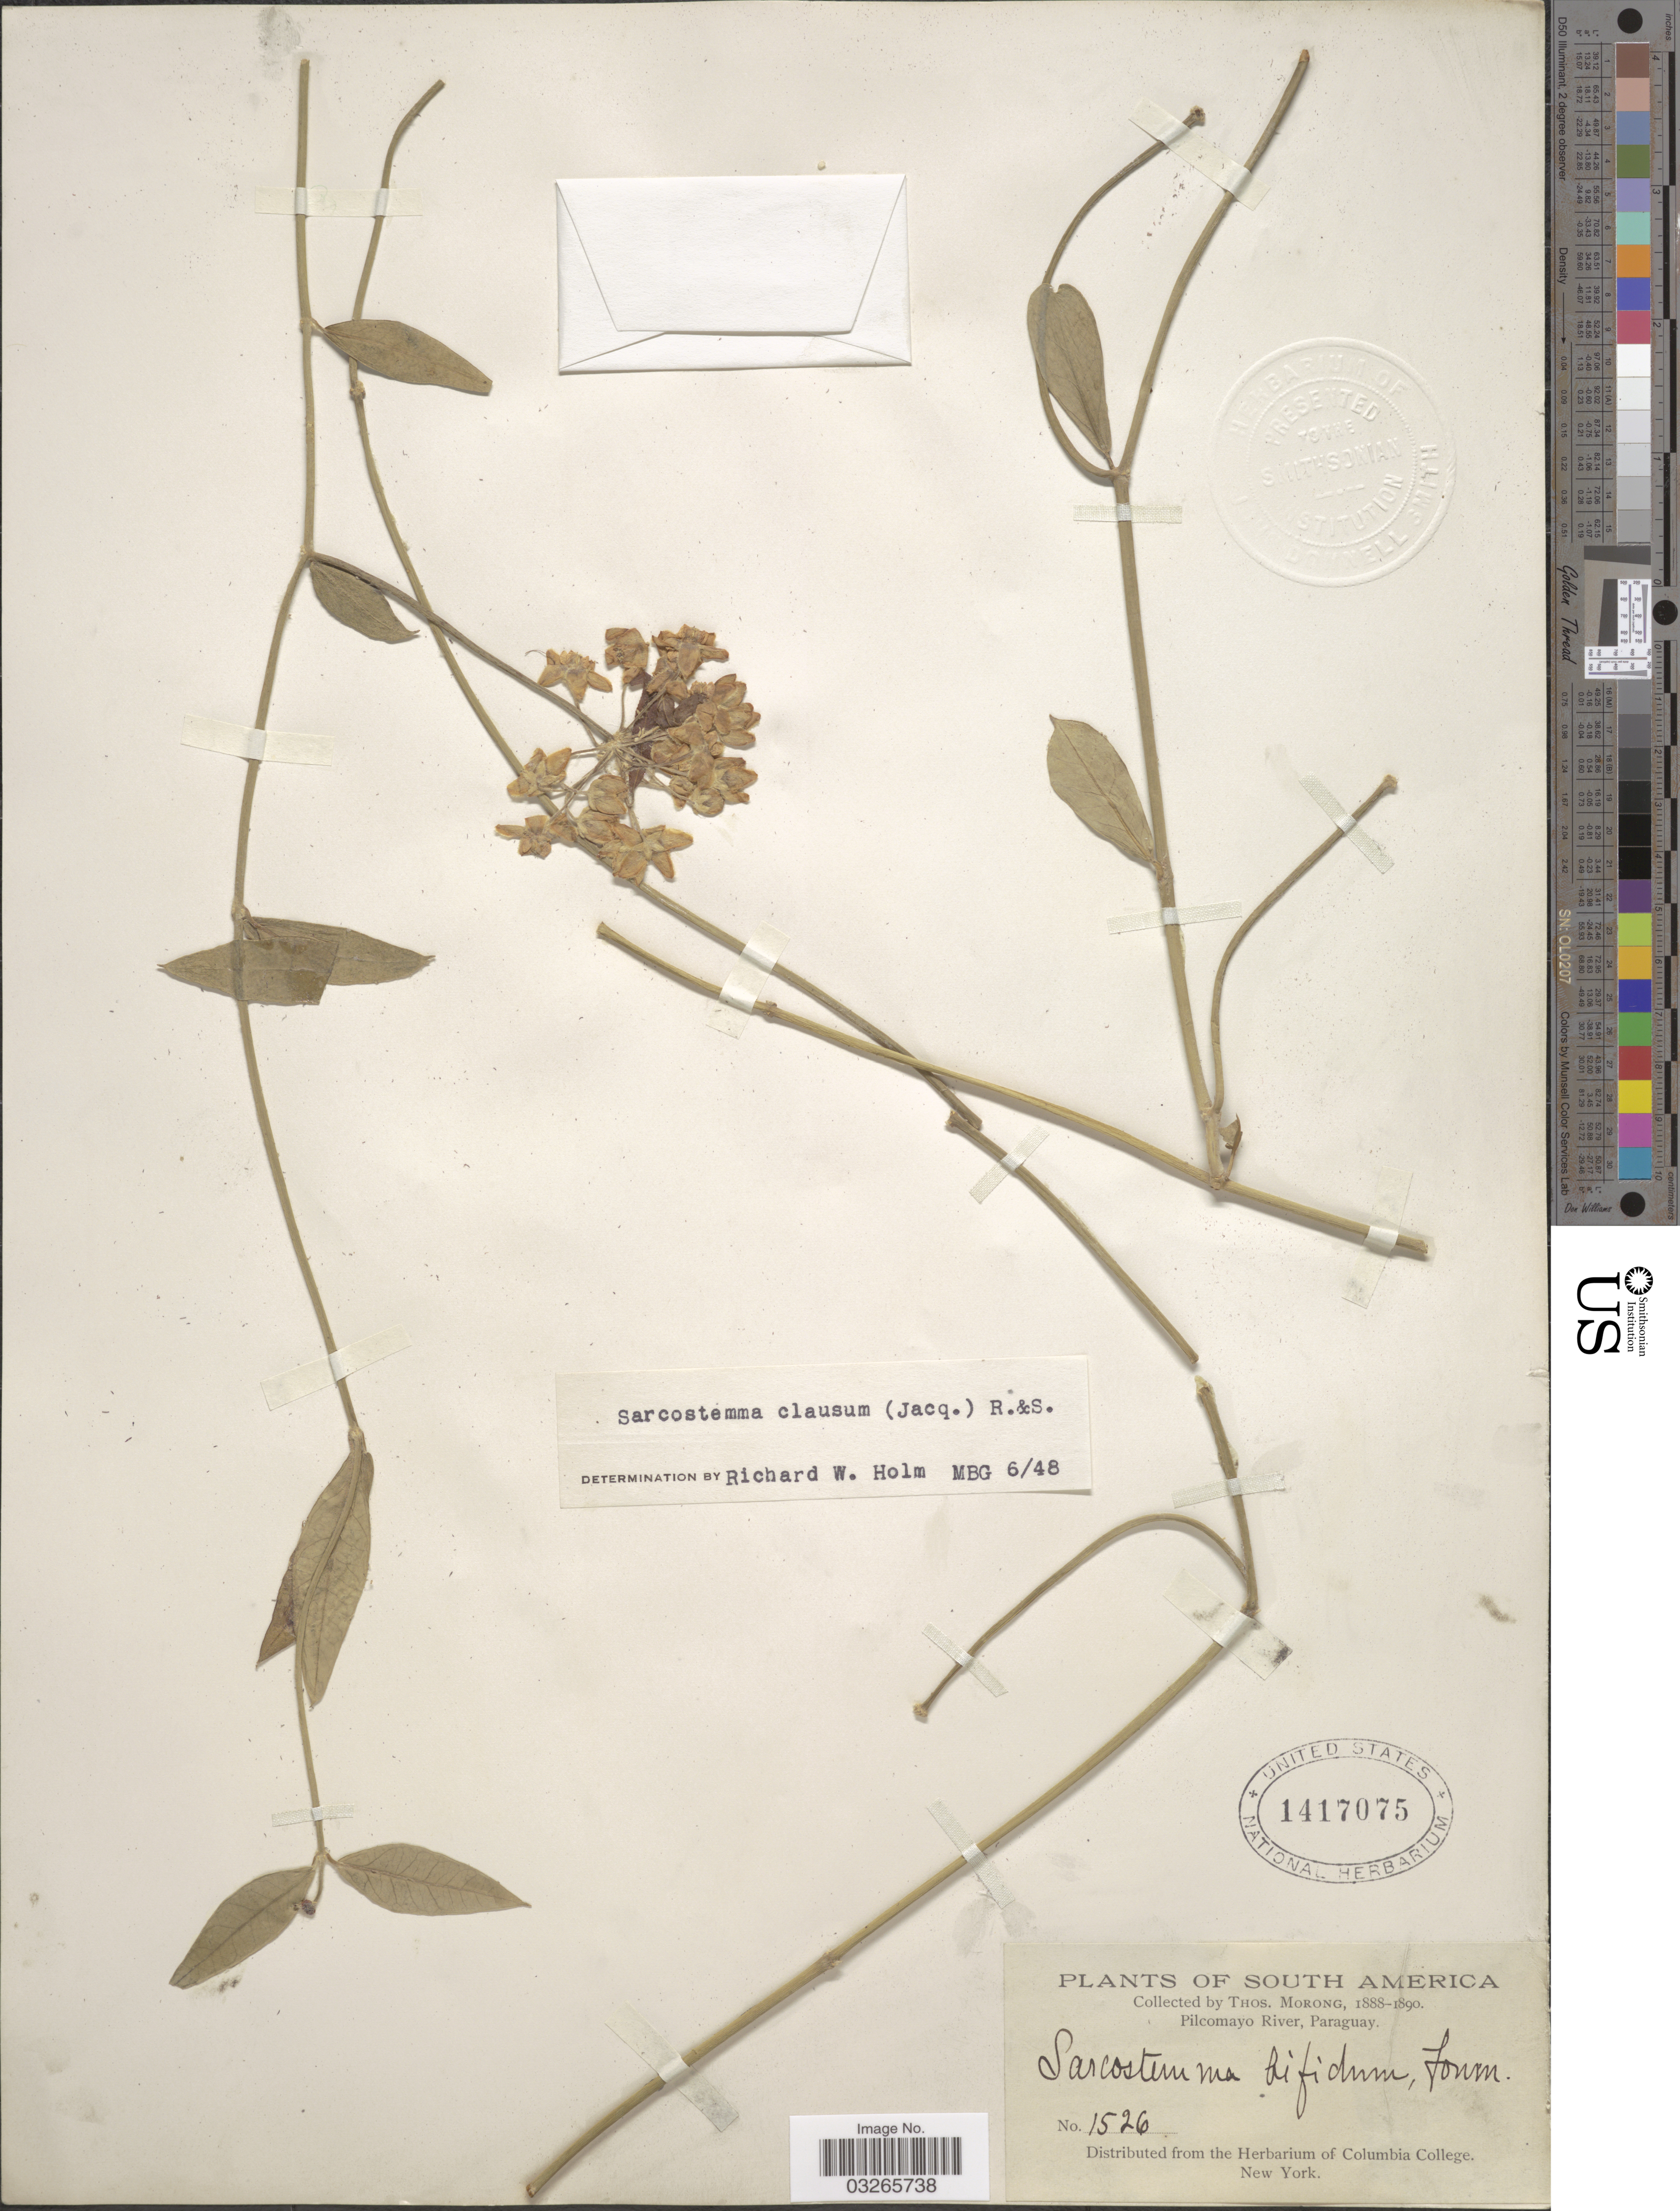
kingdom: Plantae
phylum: Tracheophyta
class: Magnoliopsida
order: Gentianales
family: Apocynaceae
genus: Sarcostemma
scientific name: Sarcostemma clausum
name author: (Jacq.) Schult.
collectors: ex herb. T. Morong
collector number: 1526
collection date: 1888/1890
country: Paraguay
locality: Pilcomayo River.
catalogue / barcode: US 1417075